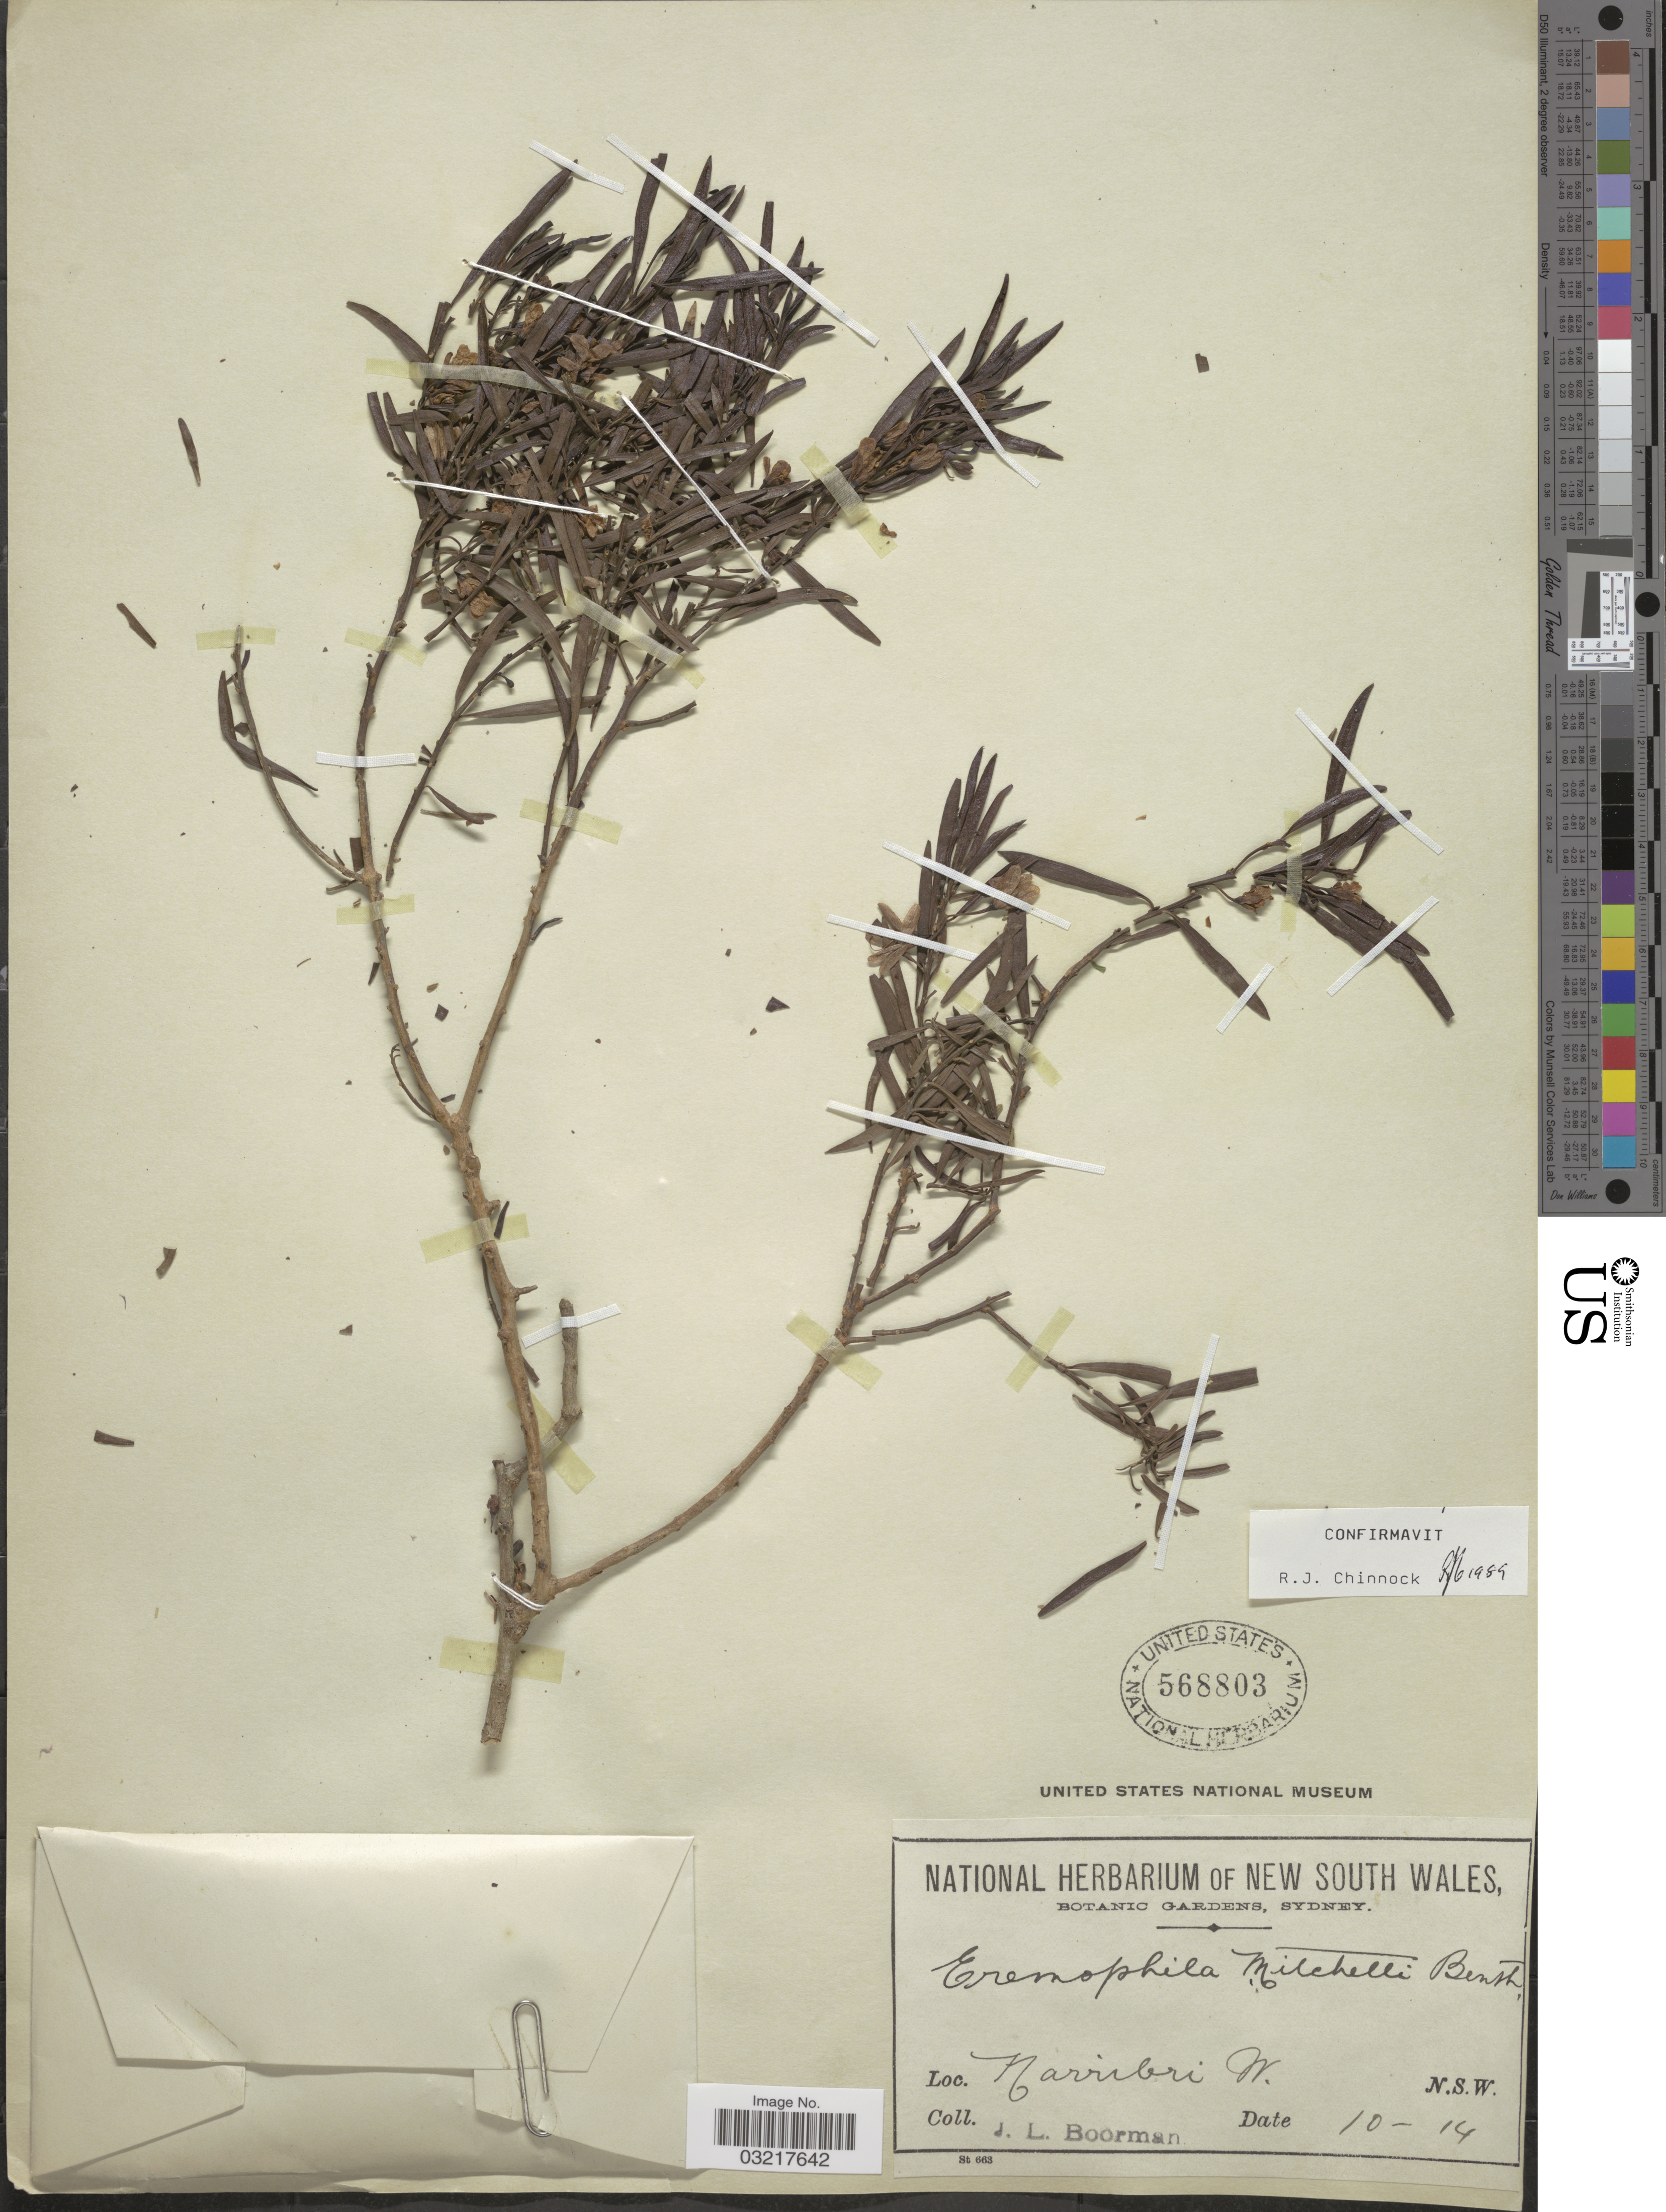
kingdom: Plantae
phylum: Tracheophyta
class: Magnoliopsida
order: Lamiales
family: Scrophulariaceae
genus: Eremophila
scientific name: Eremophila mitchellii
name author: Benth.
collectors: J. Boorman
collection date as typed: Transcribed d/m/y: /10/14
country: Australia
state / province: New South Wales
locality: Narribri W. N.S.W.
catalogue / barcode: US 568803